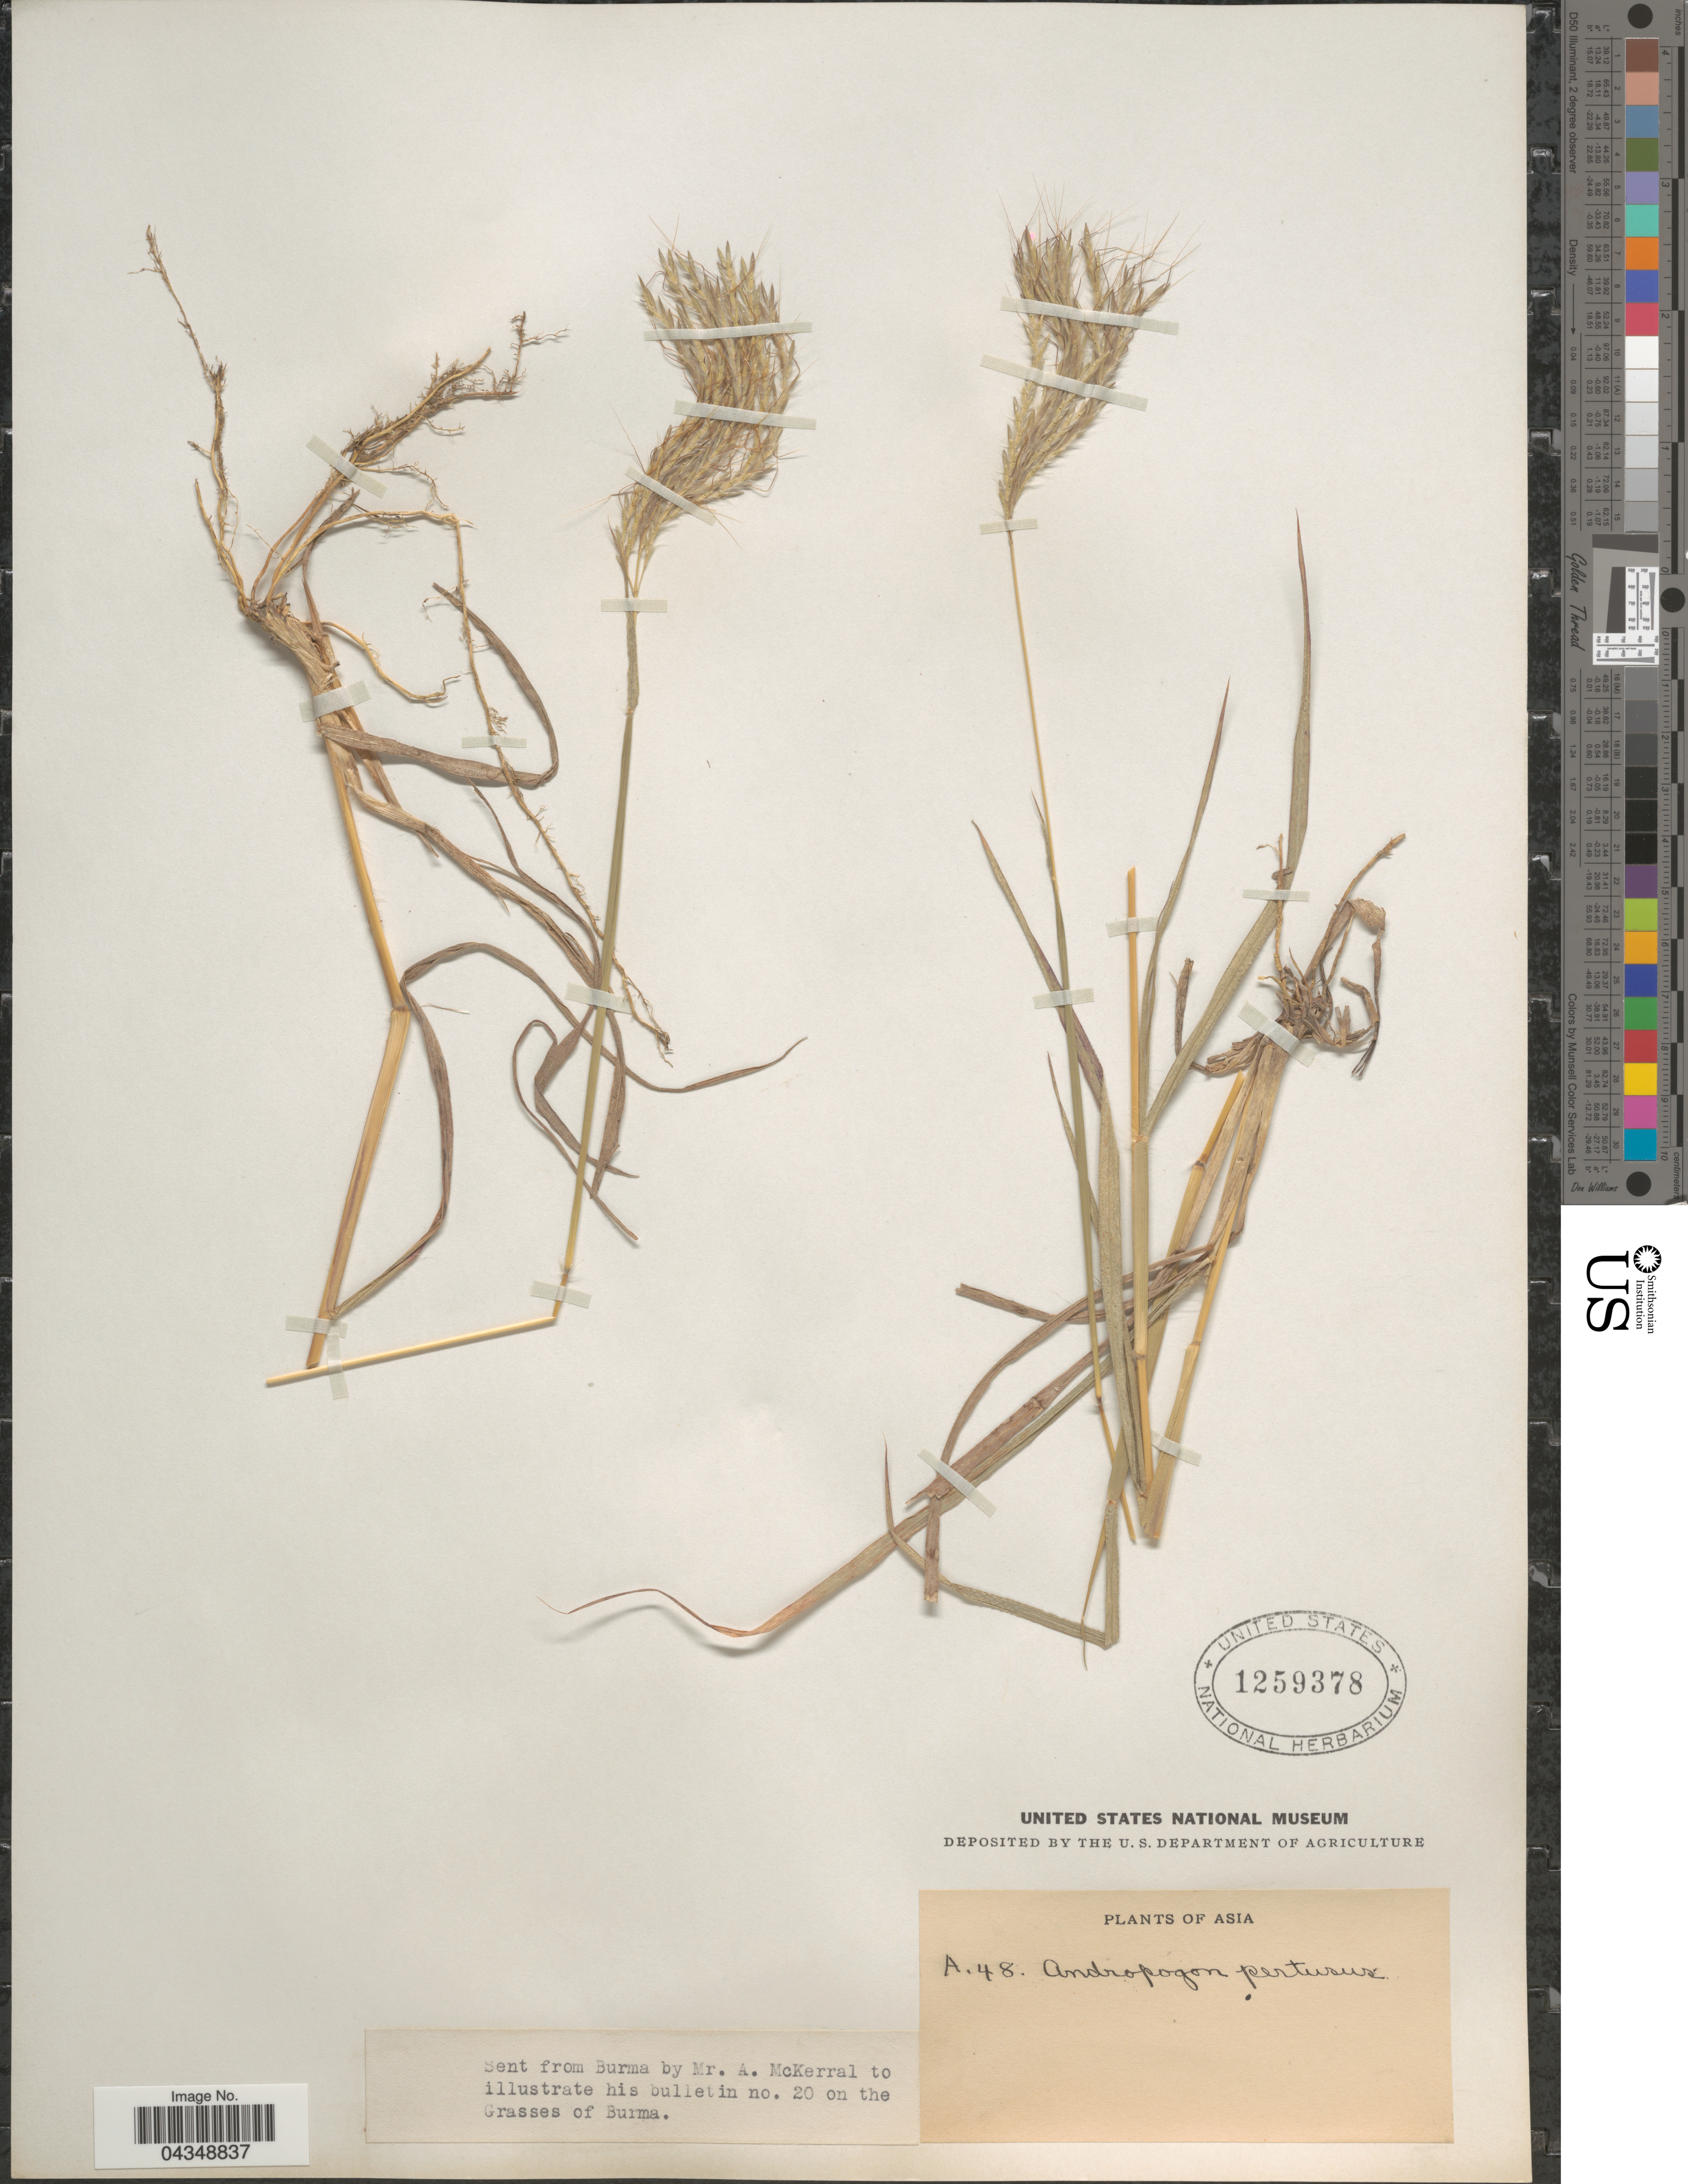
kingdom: Plantae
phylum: Tracheophyta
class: Liliopsida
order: Poales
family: Poaceae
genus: Bothriochloa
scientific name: Bothriochloa pertusa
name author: (L.) A. Camus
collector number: A48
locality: Asia.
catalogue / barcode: US 1259378